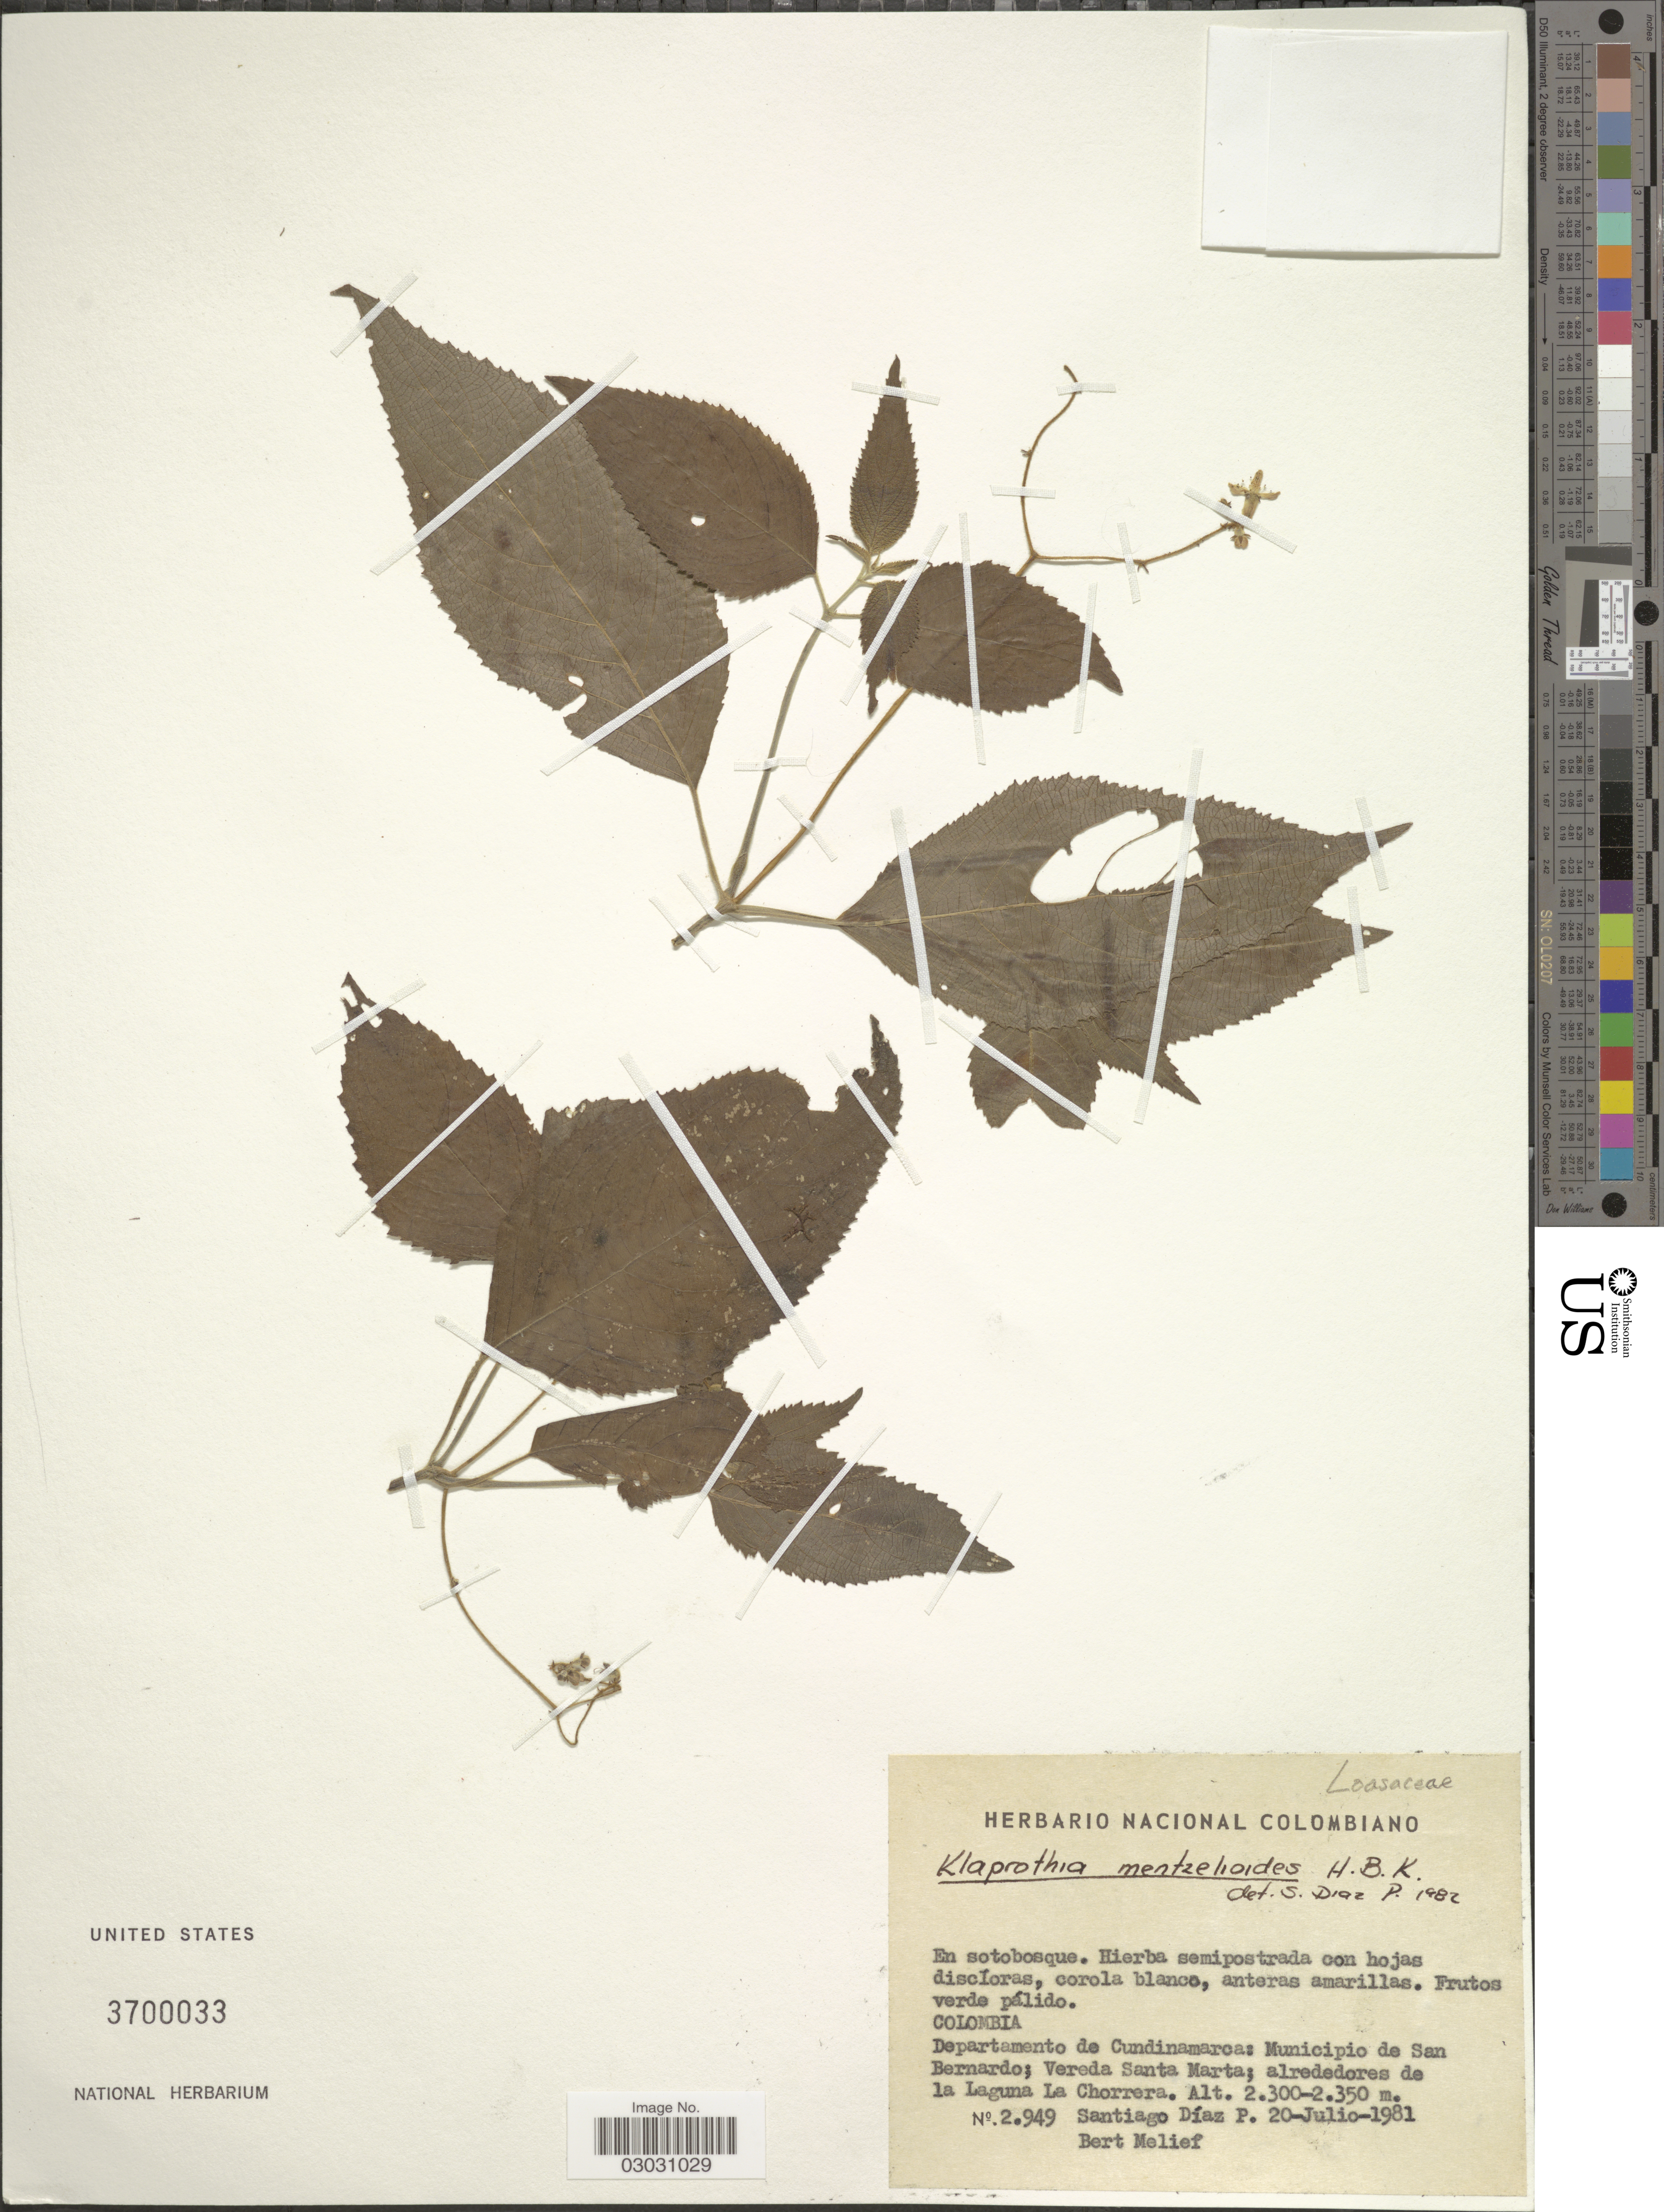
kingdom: Plantae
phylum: Tracheophyta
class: Magnoliopsida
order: Cornales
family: Loasaceae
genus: Klaprothia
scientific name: Klaprothia mentzelioides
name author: Kunth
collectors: S. Diaz P. & B. Melief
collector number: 2949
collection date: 1981-07-20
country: Colombia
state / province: Cundinamarca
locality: Departamento de Cundinamarca: Municipio de San Bernardo; Vereda Santa Marta; alrededores de la Laguna La Chorrera.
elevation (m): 2300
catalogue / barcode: US 3700033